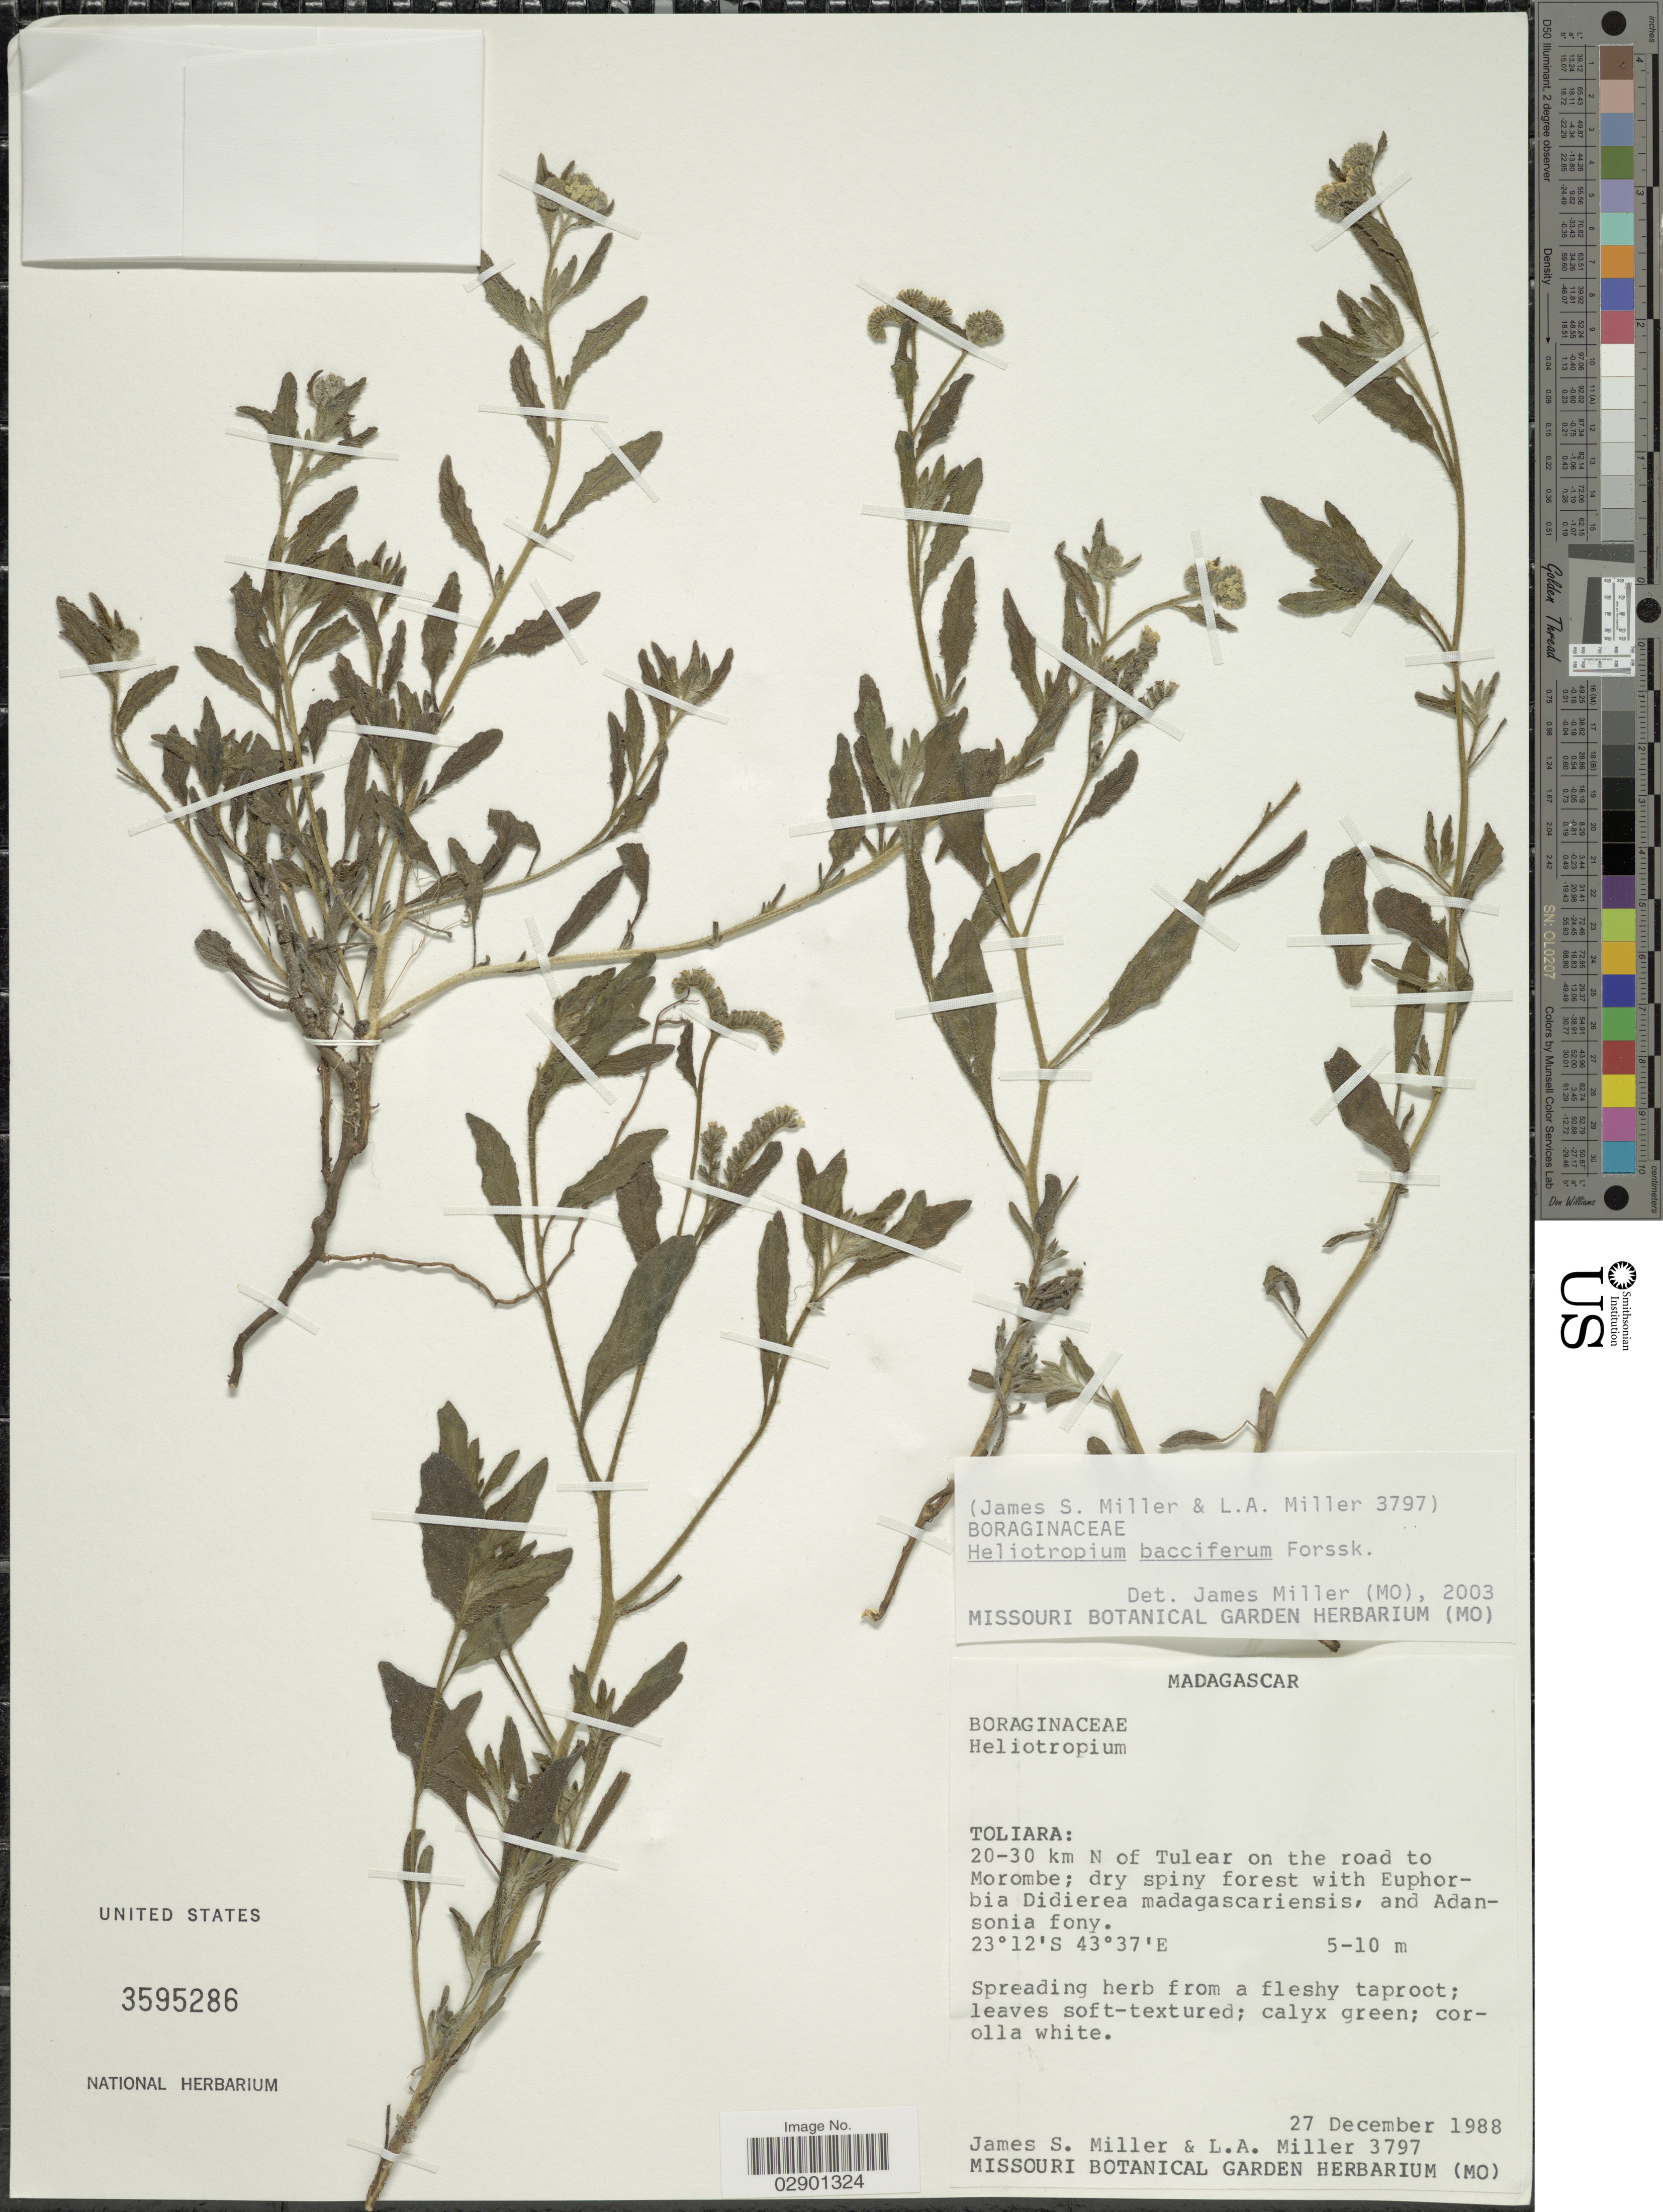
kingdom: Plantae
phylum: Tracheophyta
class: Magnoliopsida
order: Boraginales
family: Heliotropiaceae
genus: Heliotropium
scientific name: Heliotropium bacciferum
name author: Forssk.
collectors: J. S. Miller & L. A. Miller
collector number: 3797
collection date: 1988-12-27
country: Madagascar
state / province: Atsimo-Andrefana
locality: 20-30 km N of Tulear on the road to Morombe.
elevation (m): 5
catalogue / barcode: US 3595286